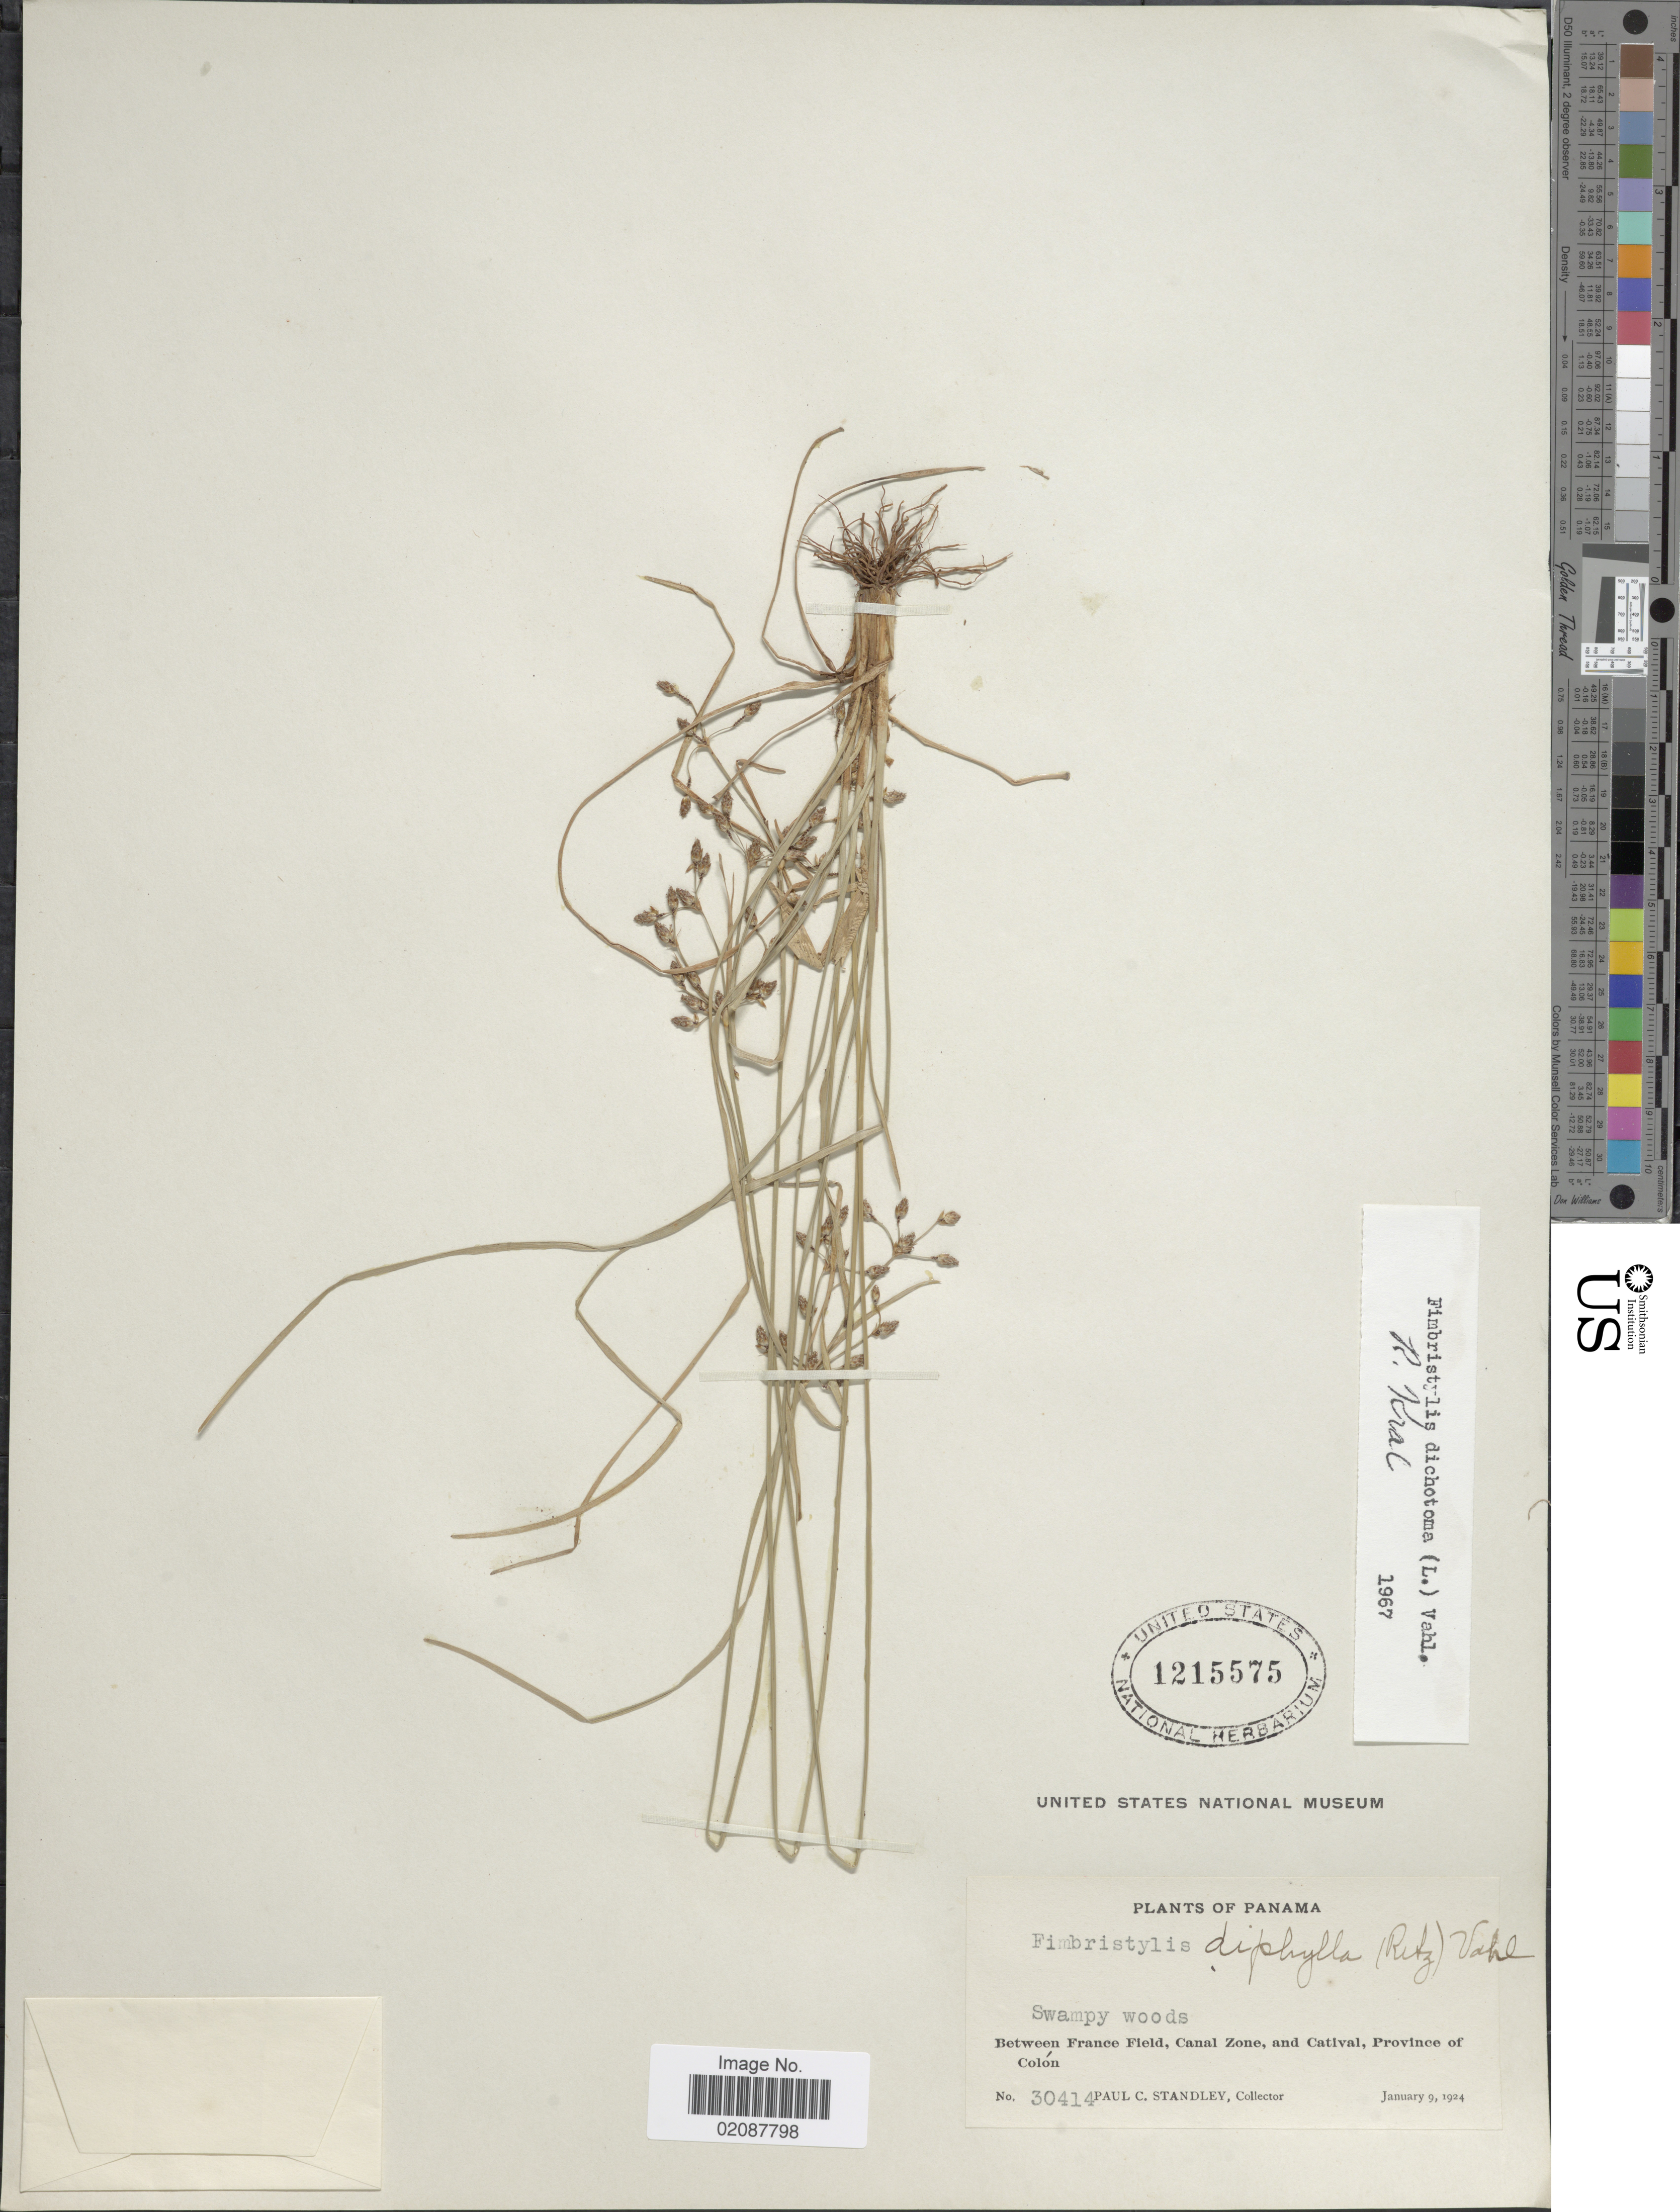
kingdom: Plantae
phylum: Tracheophyta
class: Liliopsida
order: Poales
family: Cyperaceae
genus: Fimbristylis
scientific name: Fimbristylis dichotoma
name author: (L.) Vahl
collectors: P. C. Standley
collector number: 30414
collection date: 1924-01-09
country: Panama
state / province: Colón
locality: Swampy woods, Between France Field, Canal Zone, and Catival.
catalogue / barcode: US 1215575